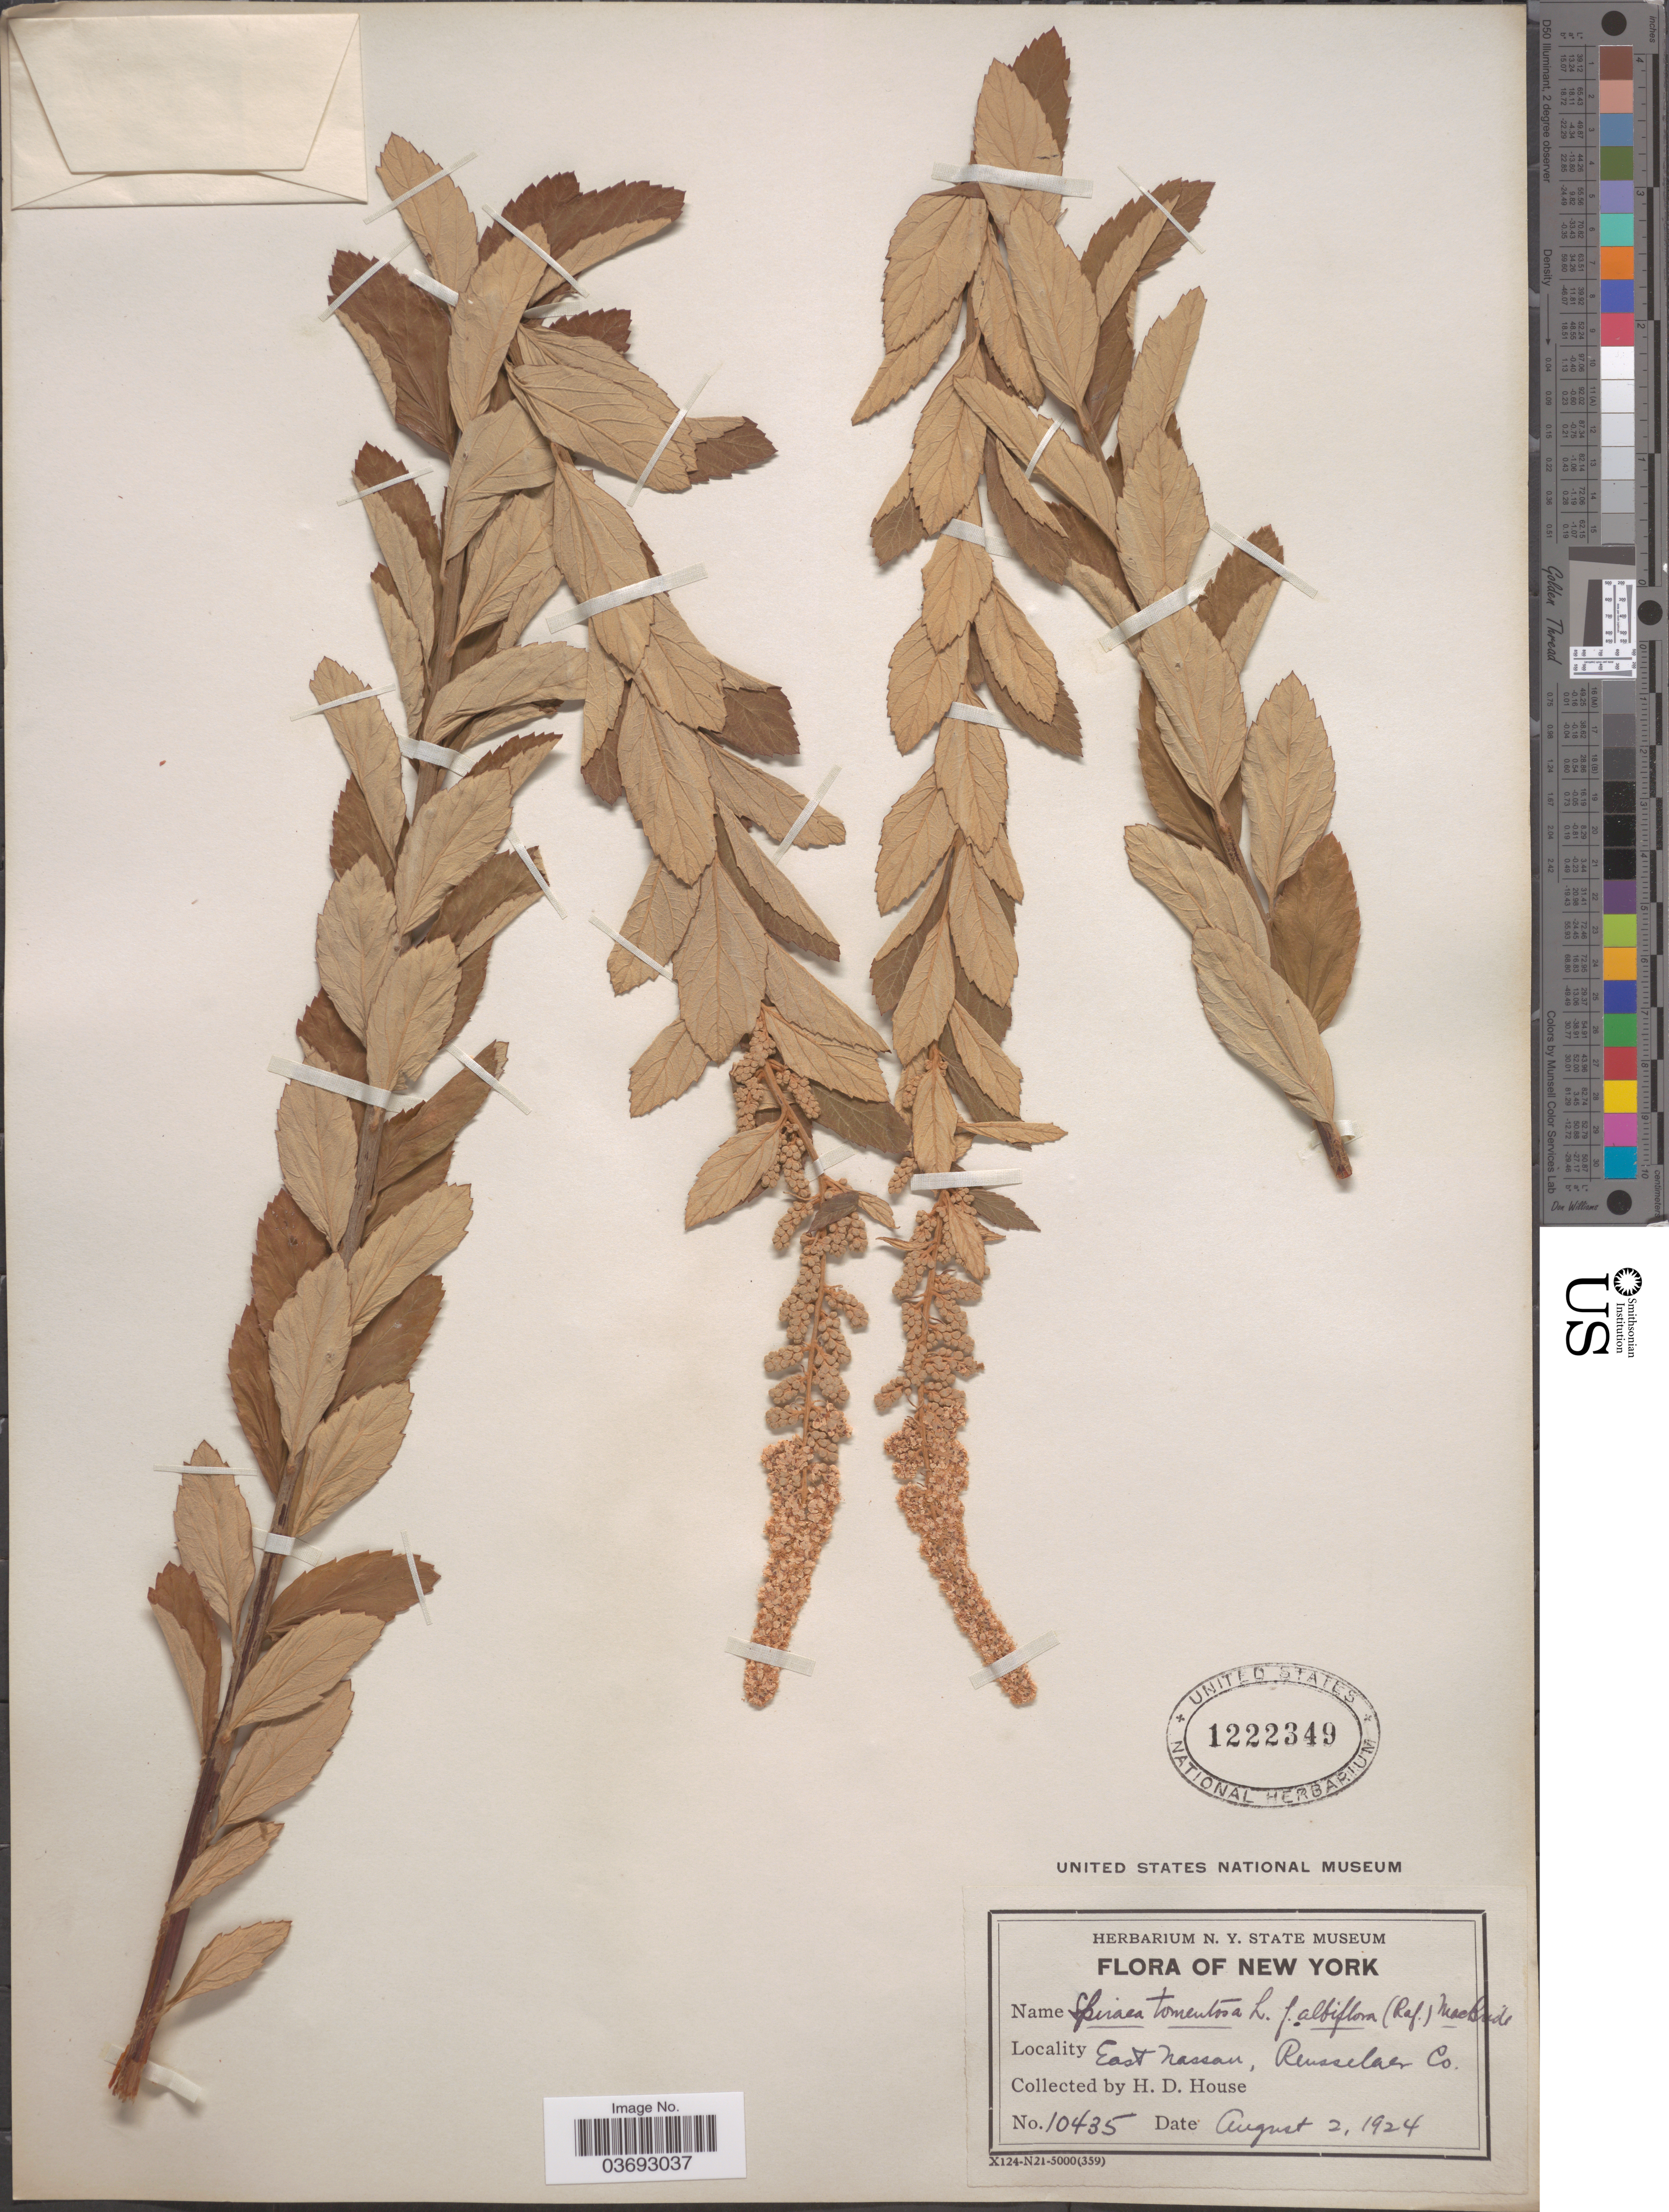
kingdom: Plantae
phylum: Tracheophyta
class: Magnoliopsida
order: Rosales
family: Rosaceae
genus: Spiraea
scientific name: Spiraea tomentosa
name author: L.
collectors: H. D. House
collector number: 10435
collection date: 1924-08-02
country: United States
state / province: New York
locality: East Nassau, Rensselaer Co.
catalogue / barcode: US 1222349